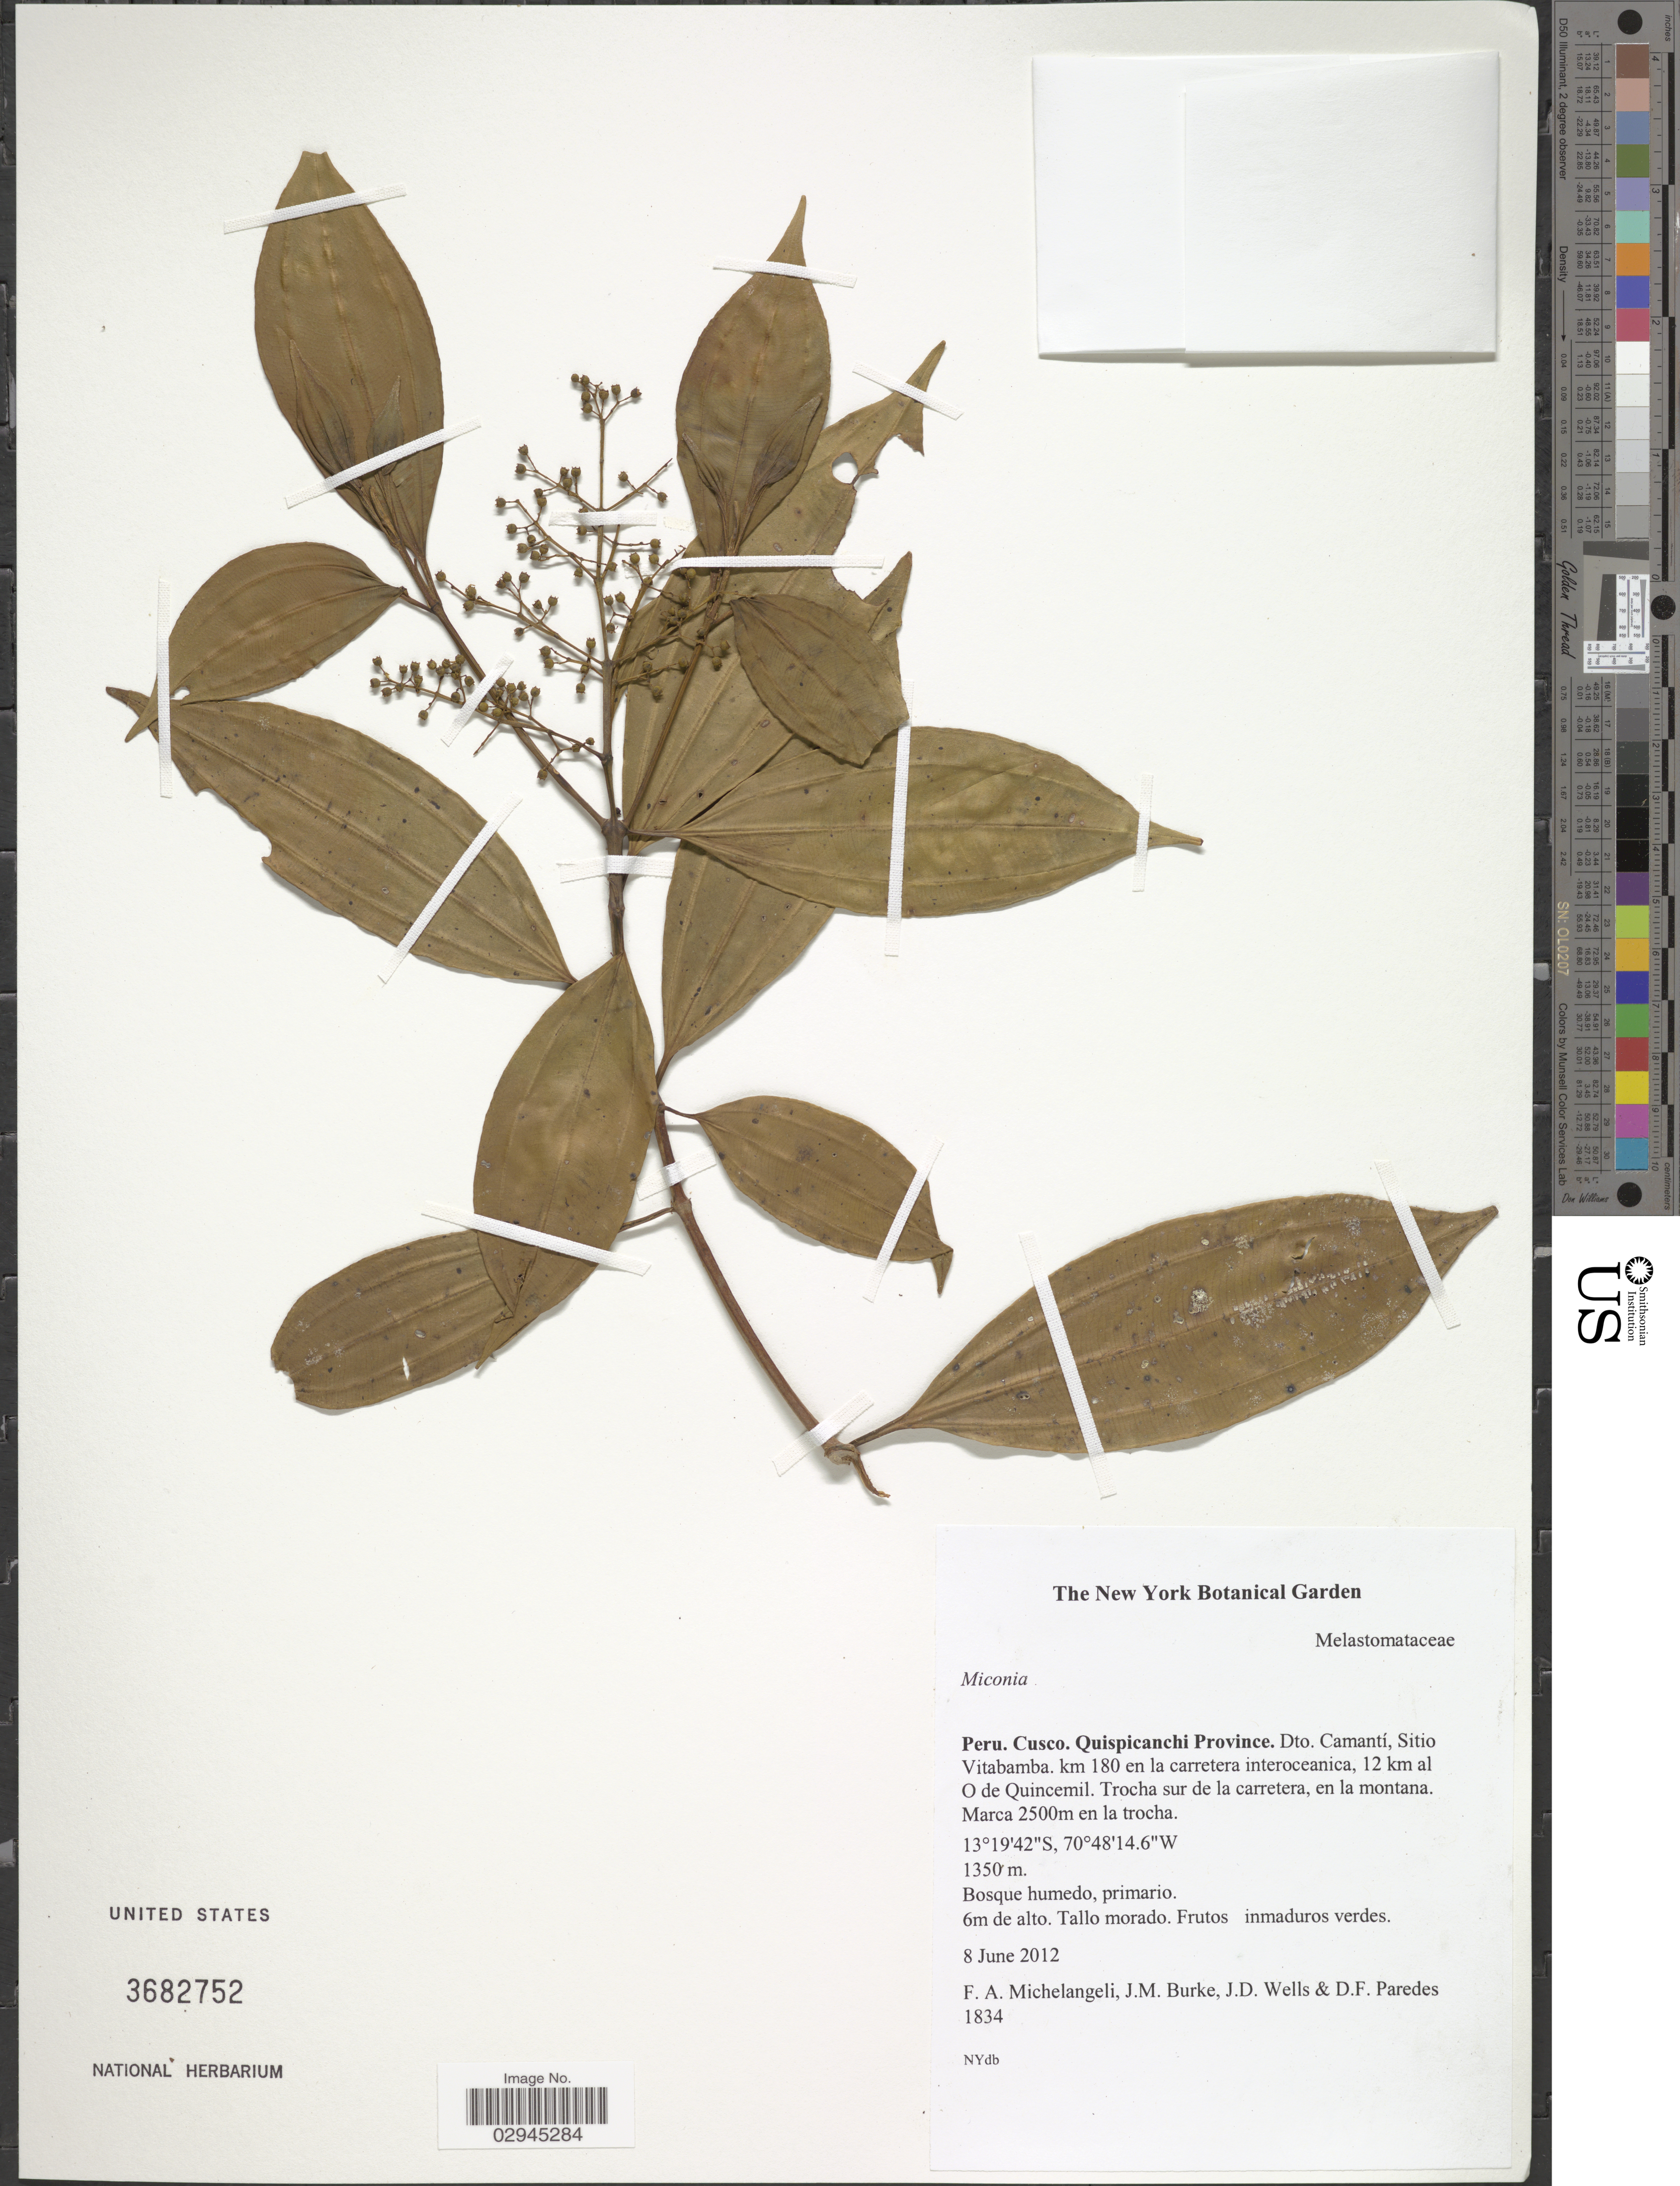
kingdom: Plantae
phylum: Tracheophyta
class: Magnoliopsida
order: Myrtales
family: Melastomataceae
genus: Miconia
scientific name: Miconia sp.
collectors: F. A. Michelangeli, Jac. M. Burke, J. Wells & D. Paredes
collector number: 1834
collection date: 2012-06-08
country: Peru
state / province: Cusco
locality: Quispicanchi Province. Dto. Camantí, Sitio Vitabamba. km 180 en la carretera interoceanica, 12 km al O de Quincemil. Trocha sur de la carretera, en la montana. Marca 2500m en la trocha.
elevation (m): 1350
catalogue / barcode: US 3682752